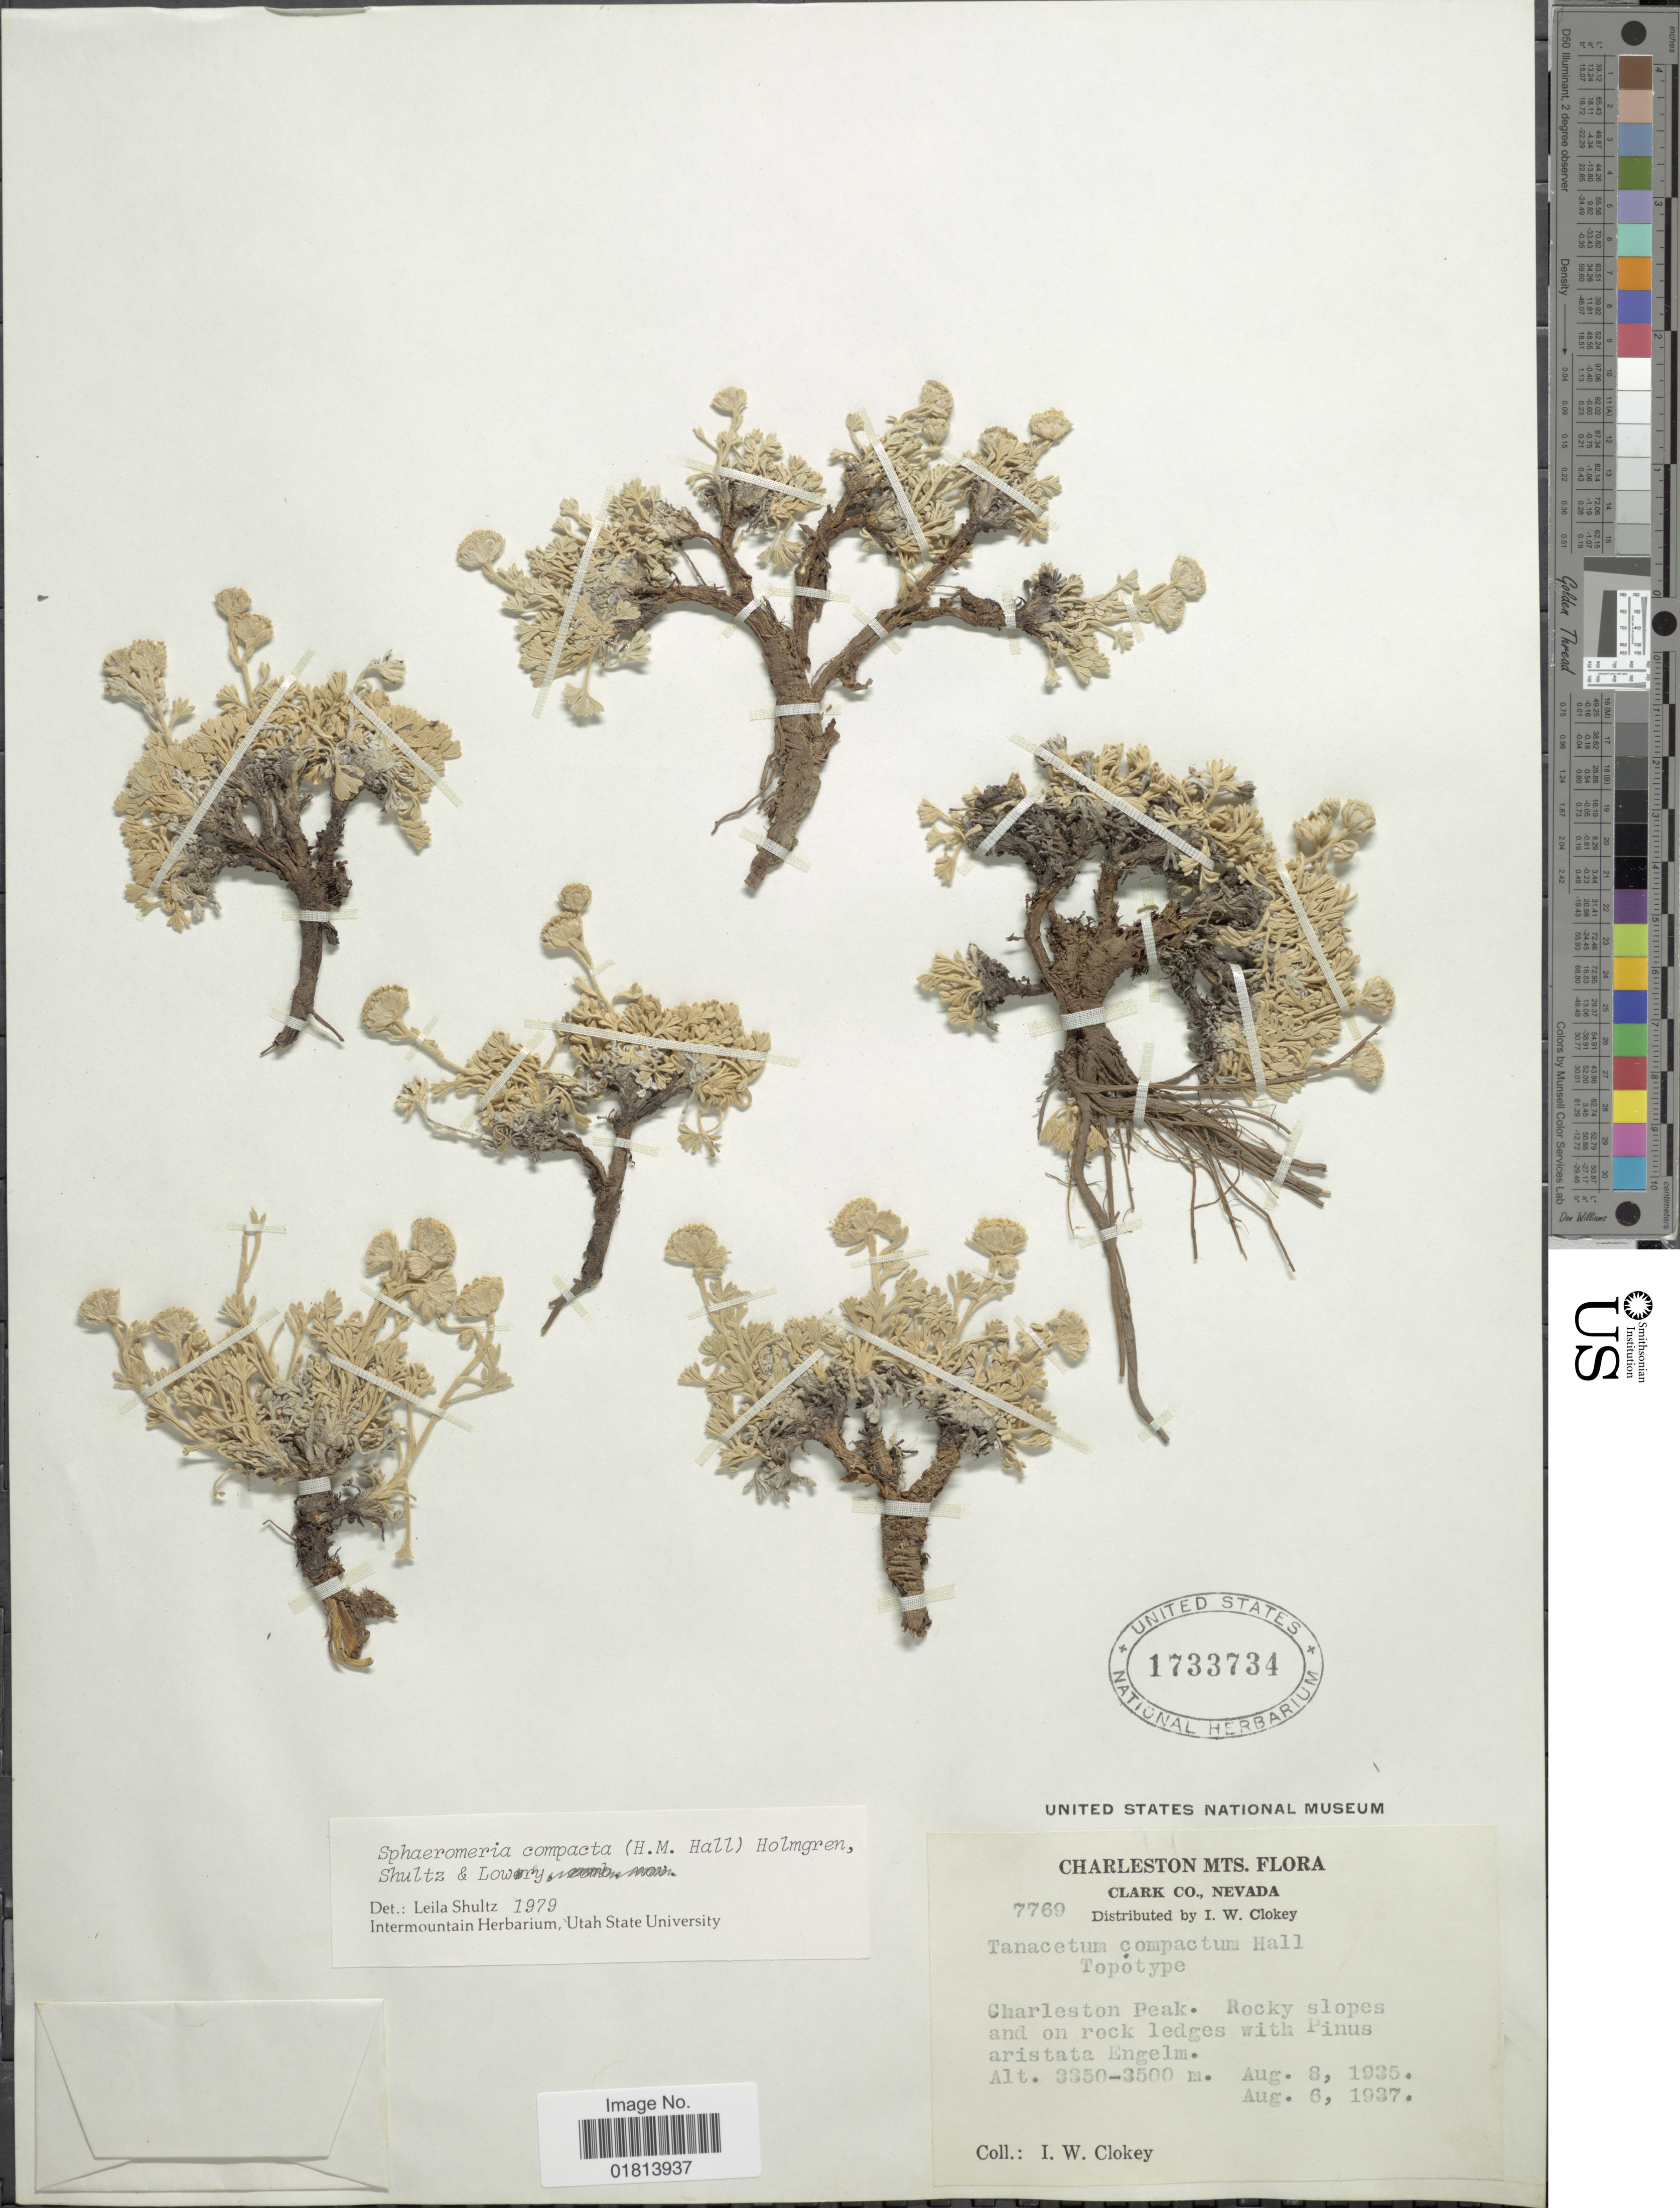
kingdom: Plantae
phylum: Tracheophyta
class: Magnoliopsida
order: Asterales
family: Asteraceae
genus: Sphaeromeria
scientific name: Sphaeromeria compacta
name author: (H.M. Hall) et al.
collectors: I. W. Clokey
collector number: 7769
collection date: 1935-08-08/1937-08-06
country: United States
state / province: Nevada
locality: Charleston Mts., Clark Co., Charleston Peak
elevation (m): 3350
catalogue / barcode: US 1733734